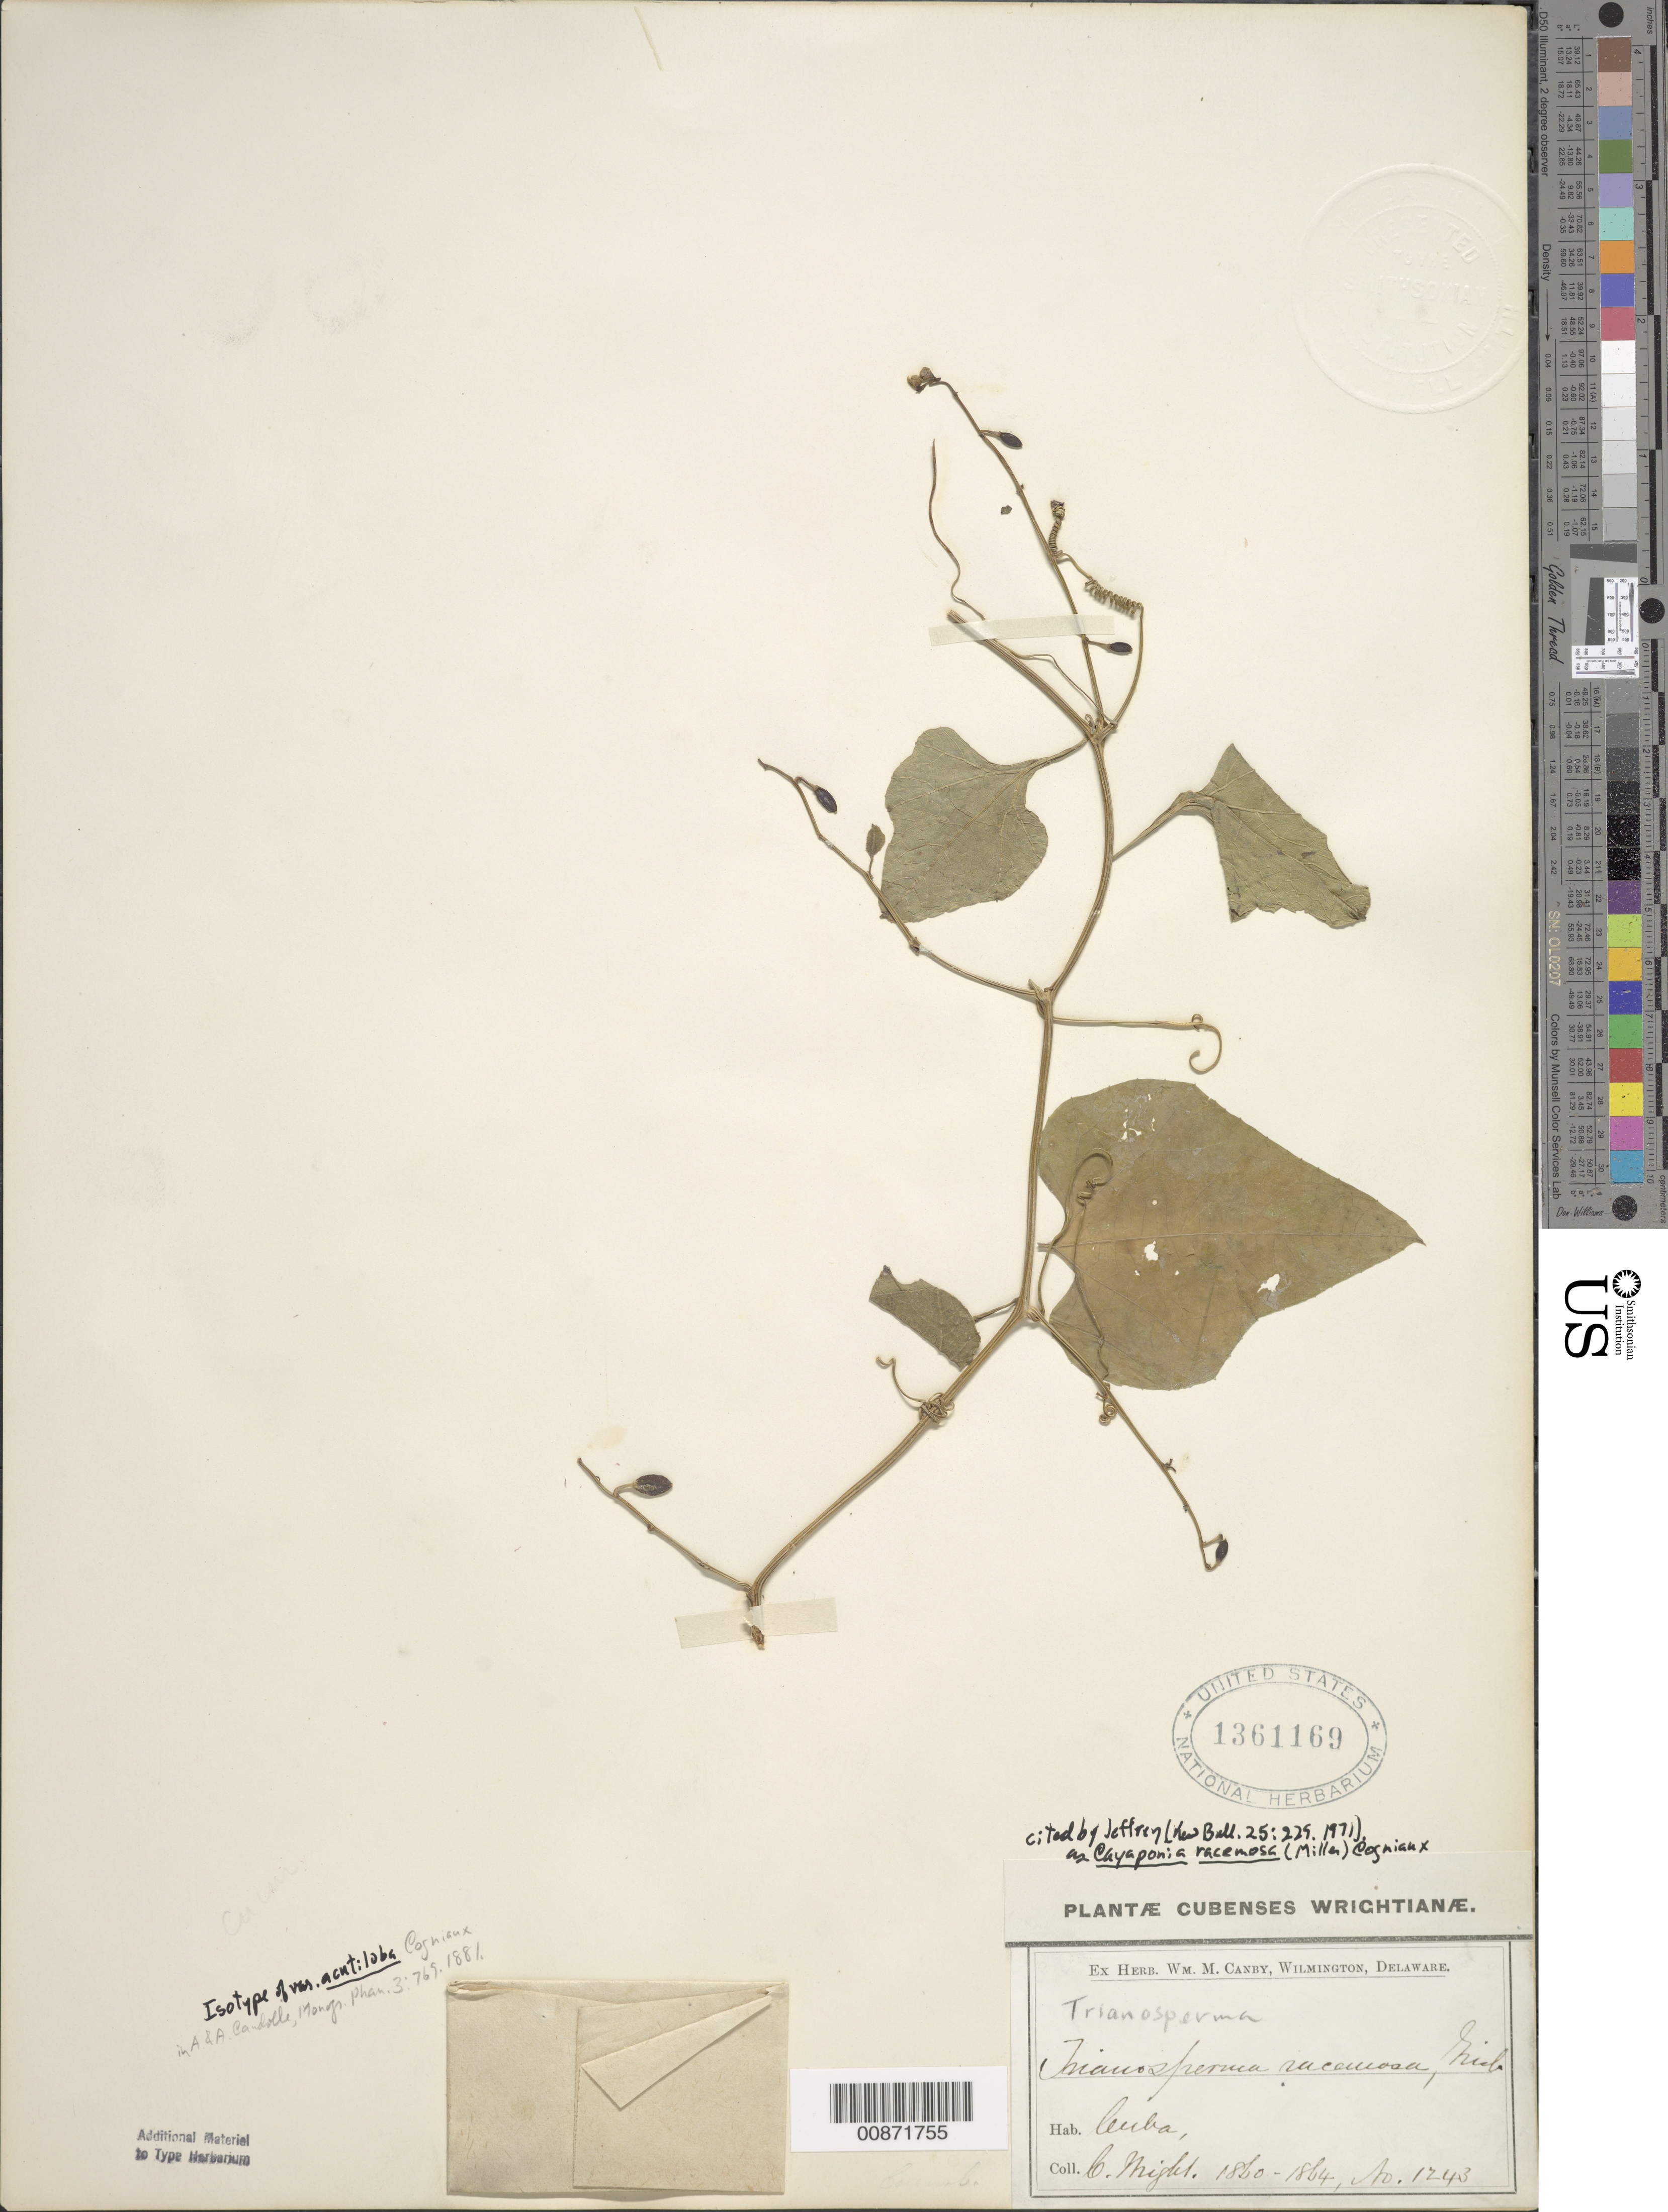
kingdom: Plantae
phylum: Tracheophyta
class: Magnoliopsida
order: Cucurbitales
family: Cucurbitaceae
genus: Cayaponia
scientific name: Cayaponia racemosa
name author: (Mill.) Cogn.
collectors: C. Wright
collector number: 1243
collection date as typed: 1800 to -- --- 1899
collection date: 1800/1899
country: Cuba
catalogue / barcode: US 1361169